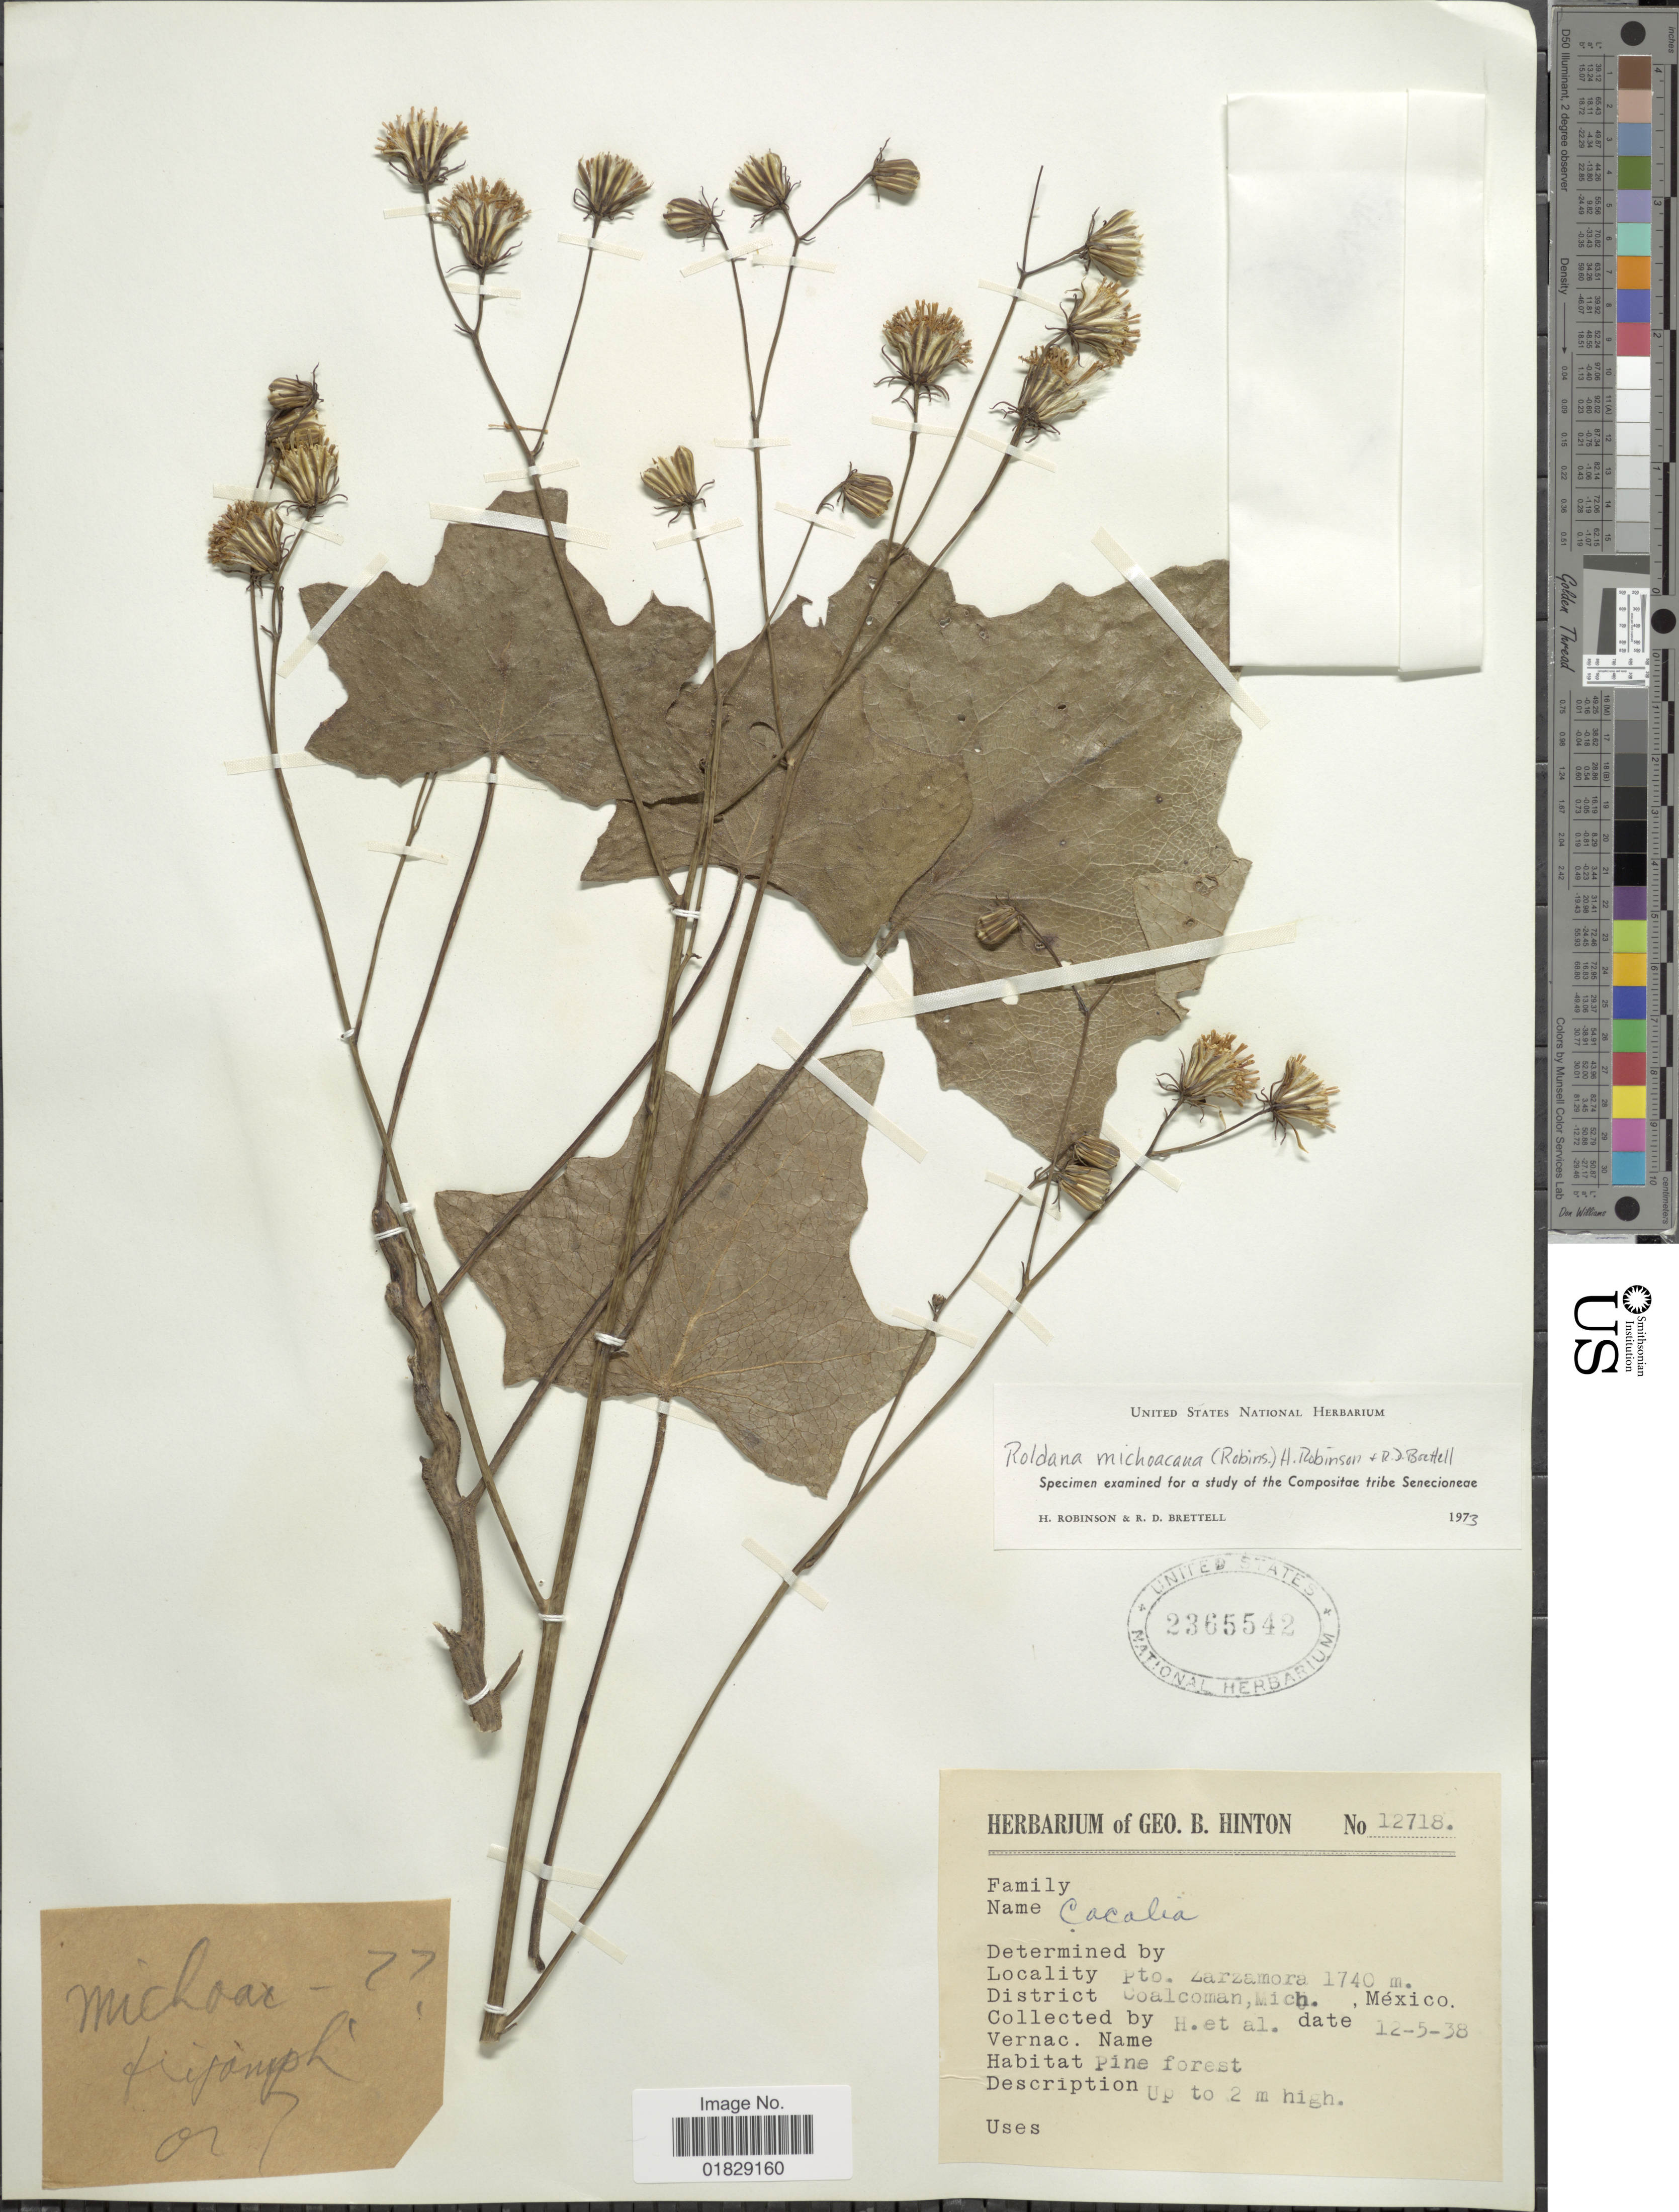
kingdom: Plantae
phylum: Tracheophyta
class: Magnoliopsida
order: Asterales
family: Asteraceae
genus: Roldana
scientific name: Roldana michoacana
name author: (B.L. Rob.) H. Rob. & Brettell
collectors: G. B. Hinton & et al.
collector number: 12718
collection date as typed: Transcribed d/m/y: 5/12/38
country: Mexico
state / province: Michoacán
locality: Pto. Zarzamora. District Coalcoman, Mich., México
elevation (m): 1740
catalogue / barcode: US 2365542